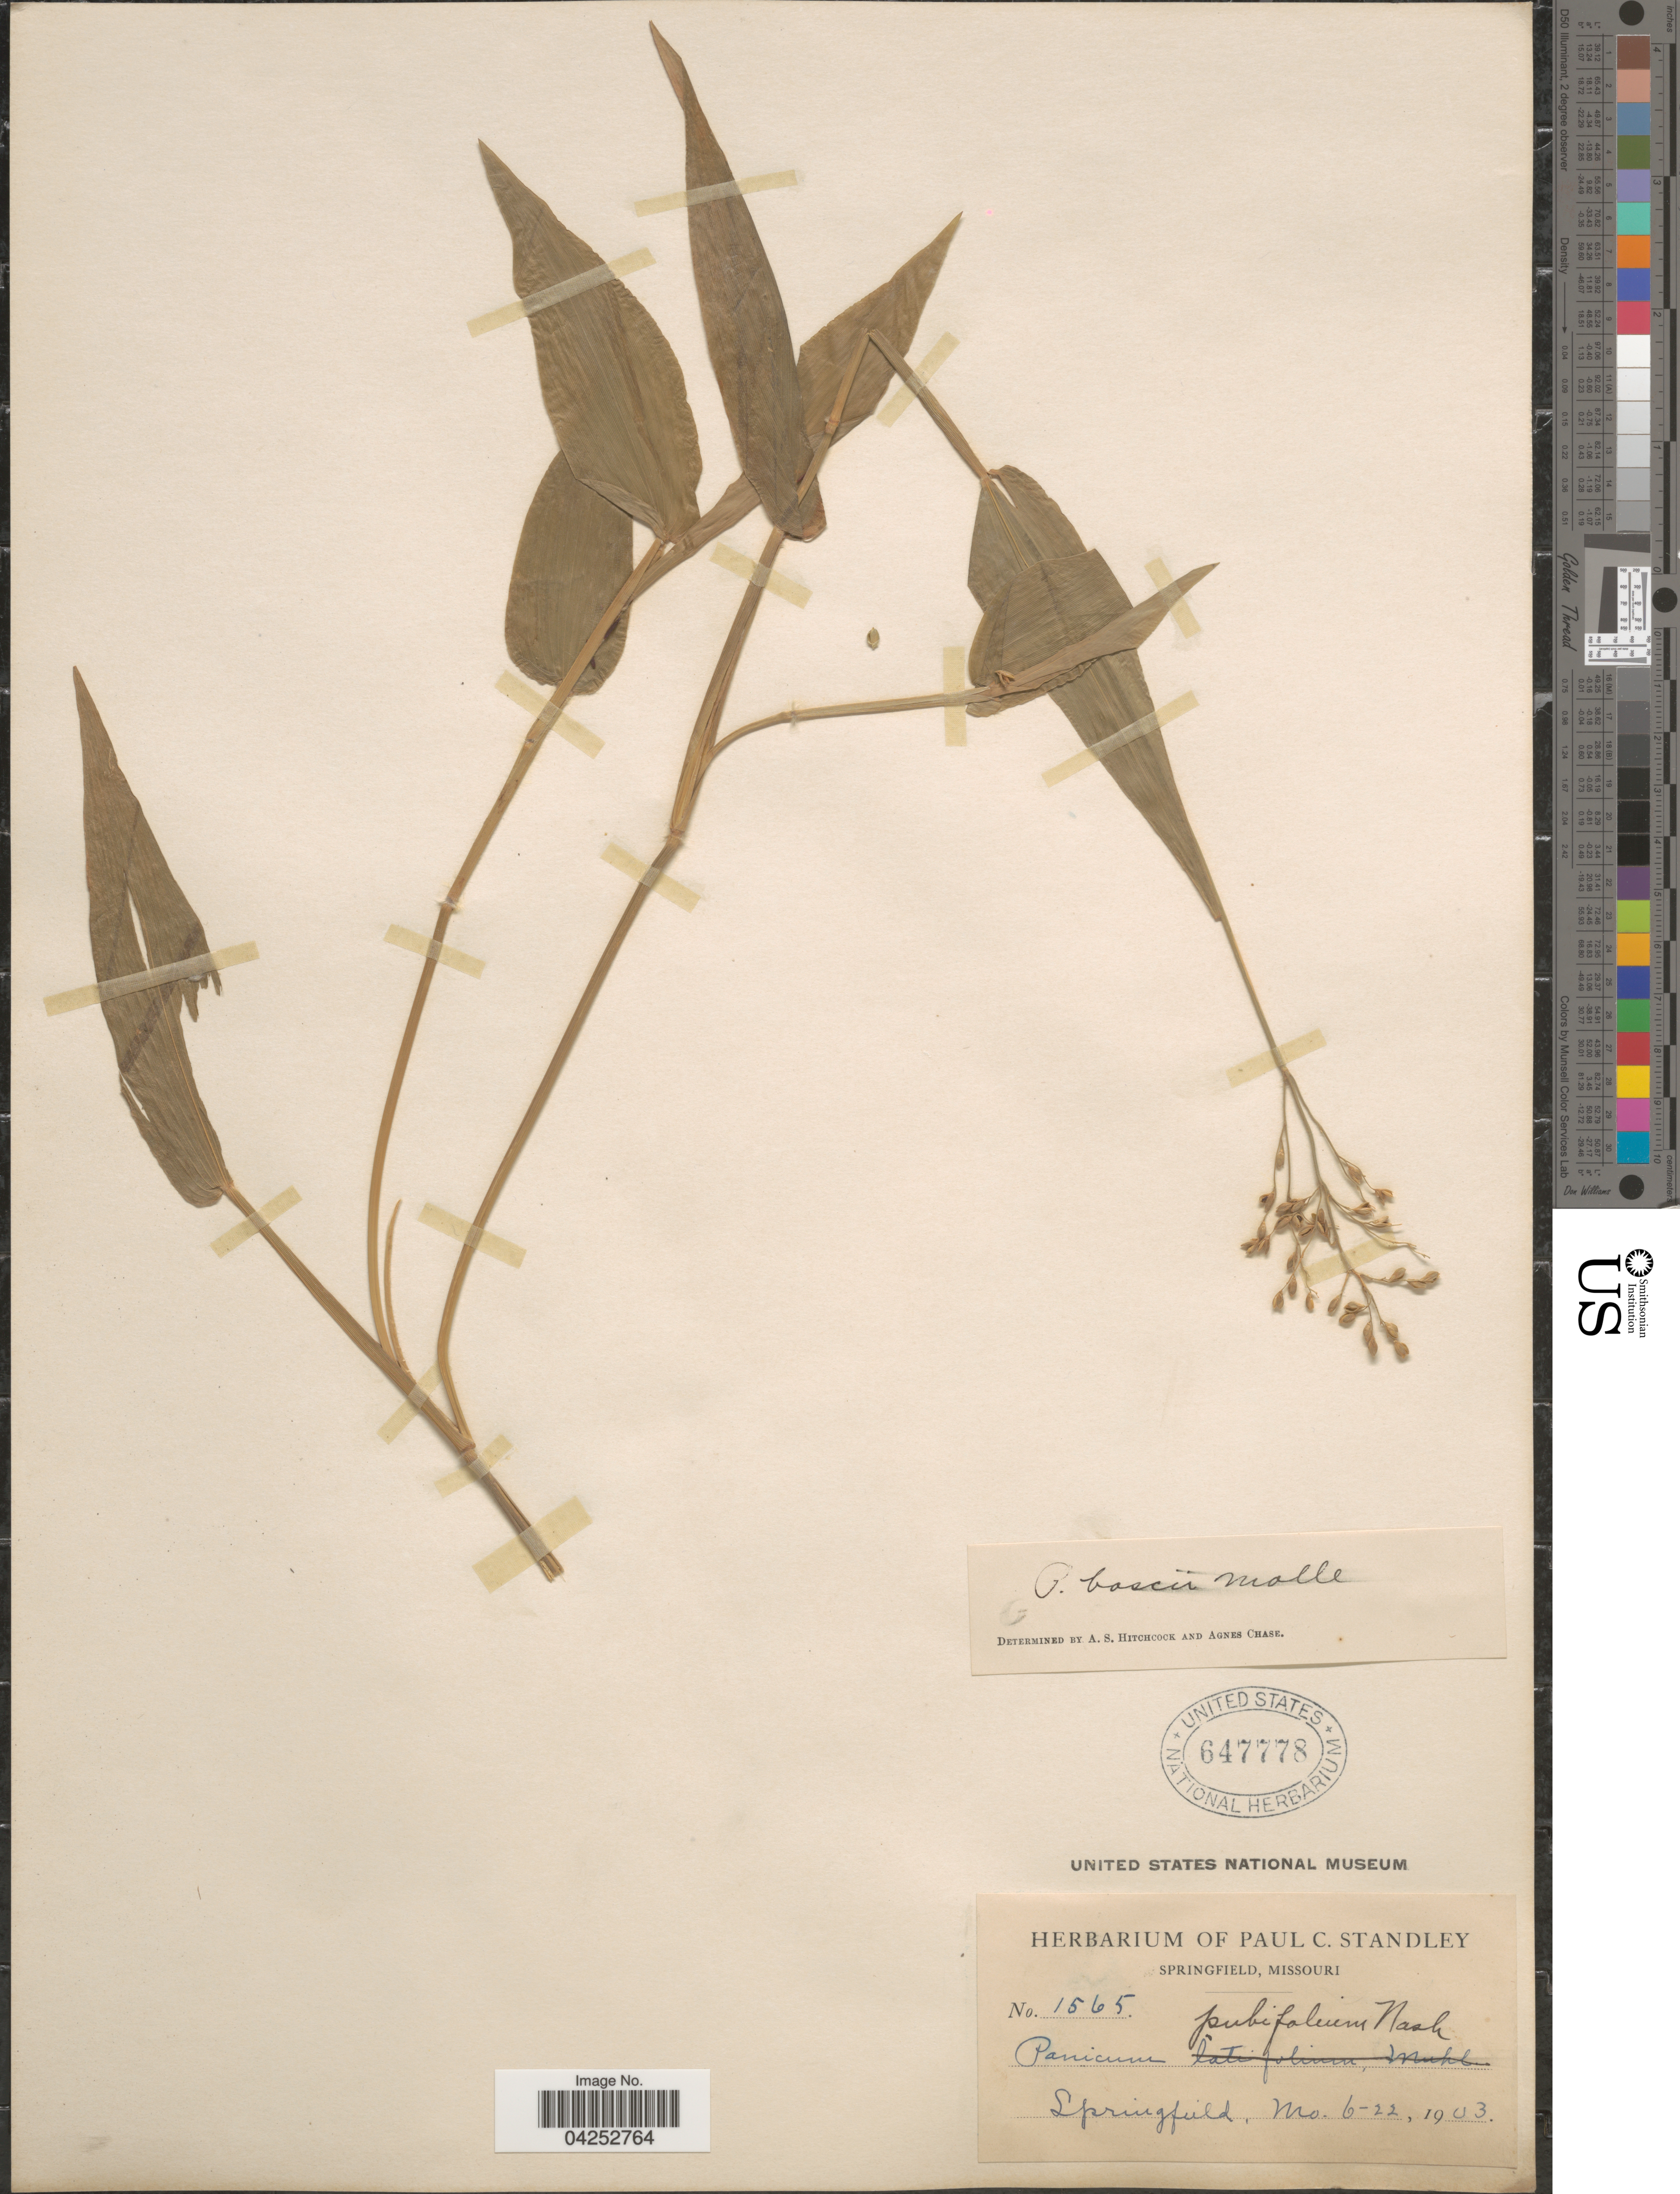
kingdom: Plantae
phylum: Tracheophyta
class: Liliopsida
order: Poales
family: Poaceae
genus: Dichanthelium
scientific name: Dichanthelium boscii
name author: (Poir.) Gould & C.A. Clark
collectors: ex herb. Paul C. Standley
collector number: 1565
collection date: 1903-06-22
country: United States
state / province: Missouri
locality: Springfield.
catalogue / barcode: US 647778